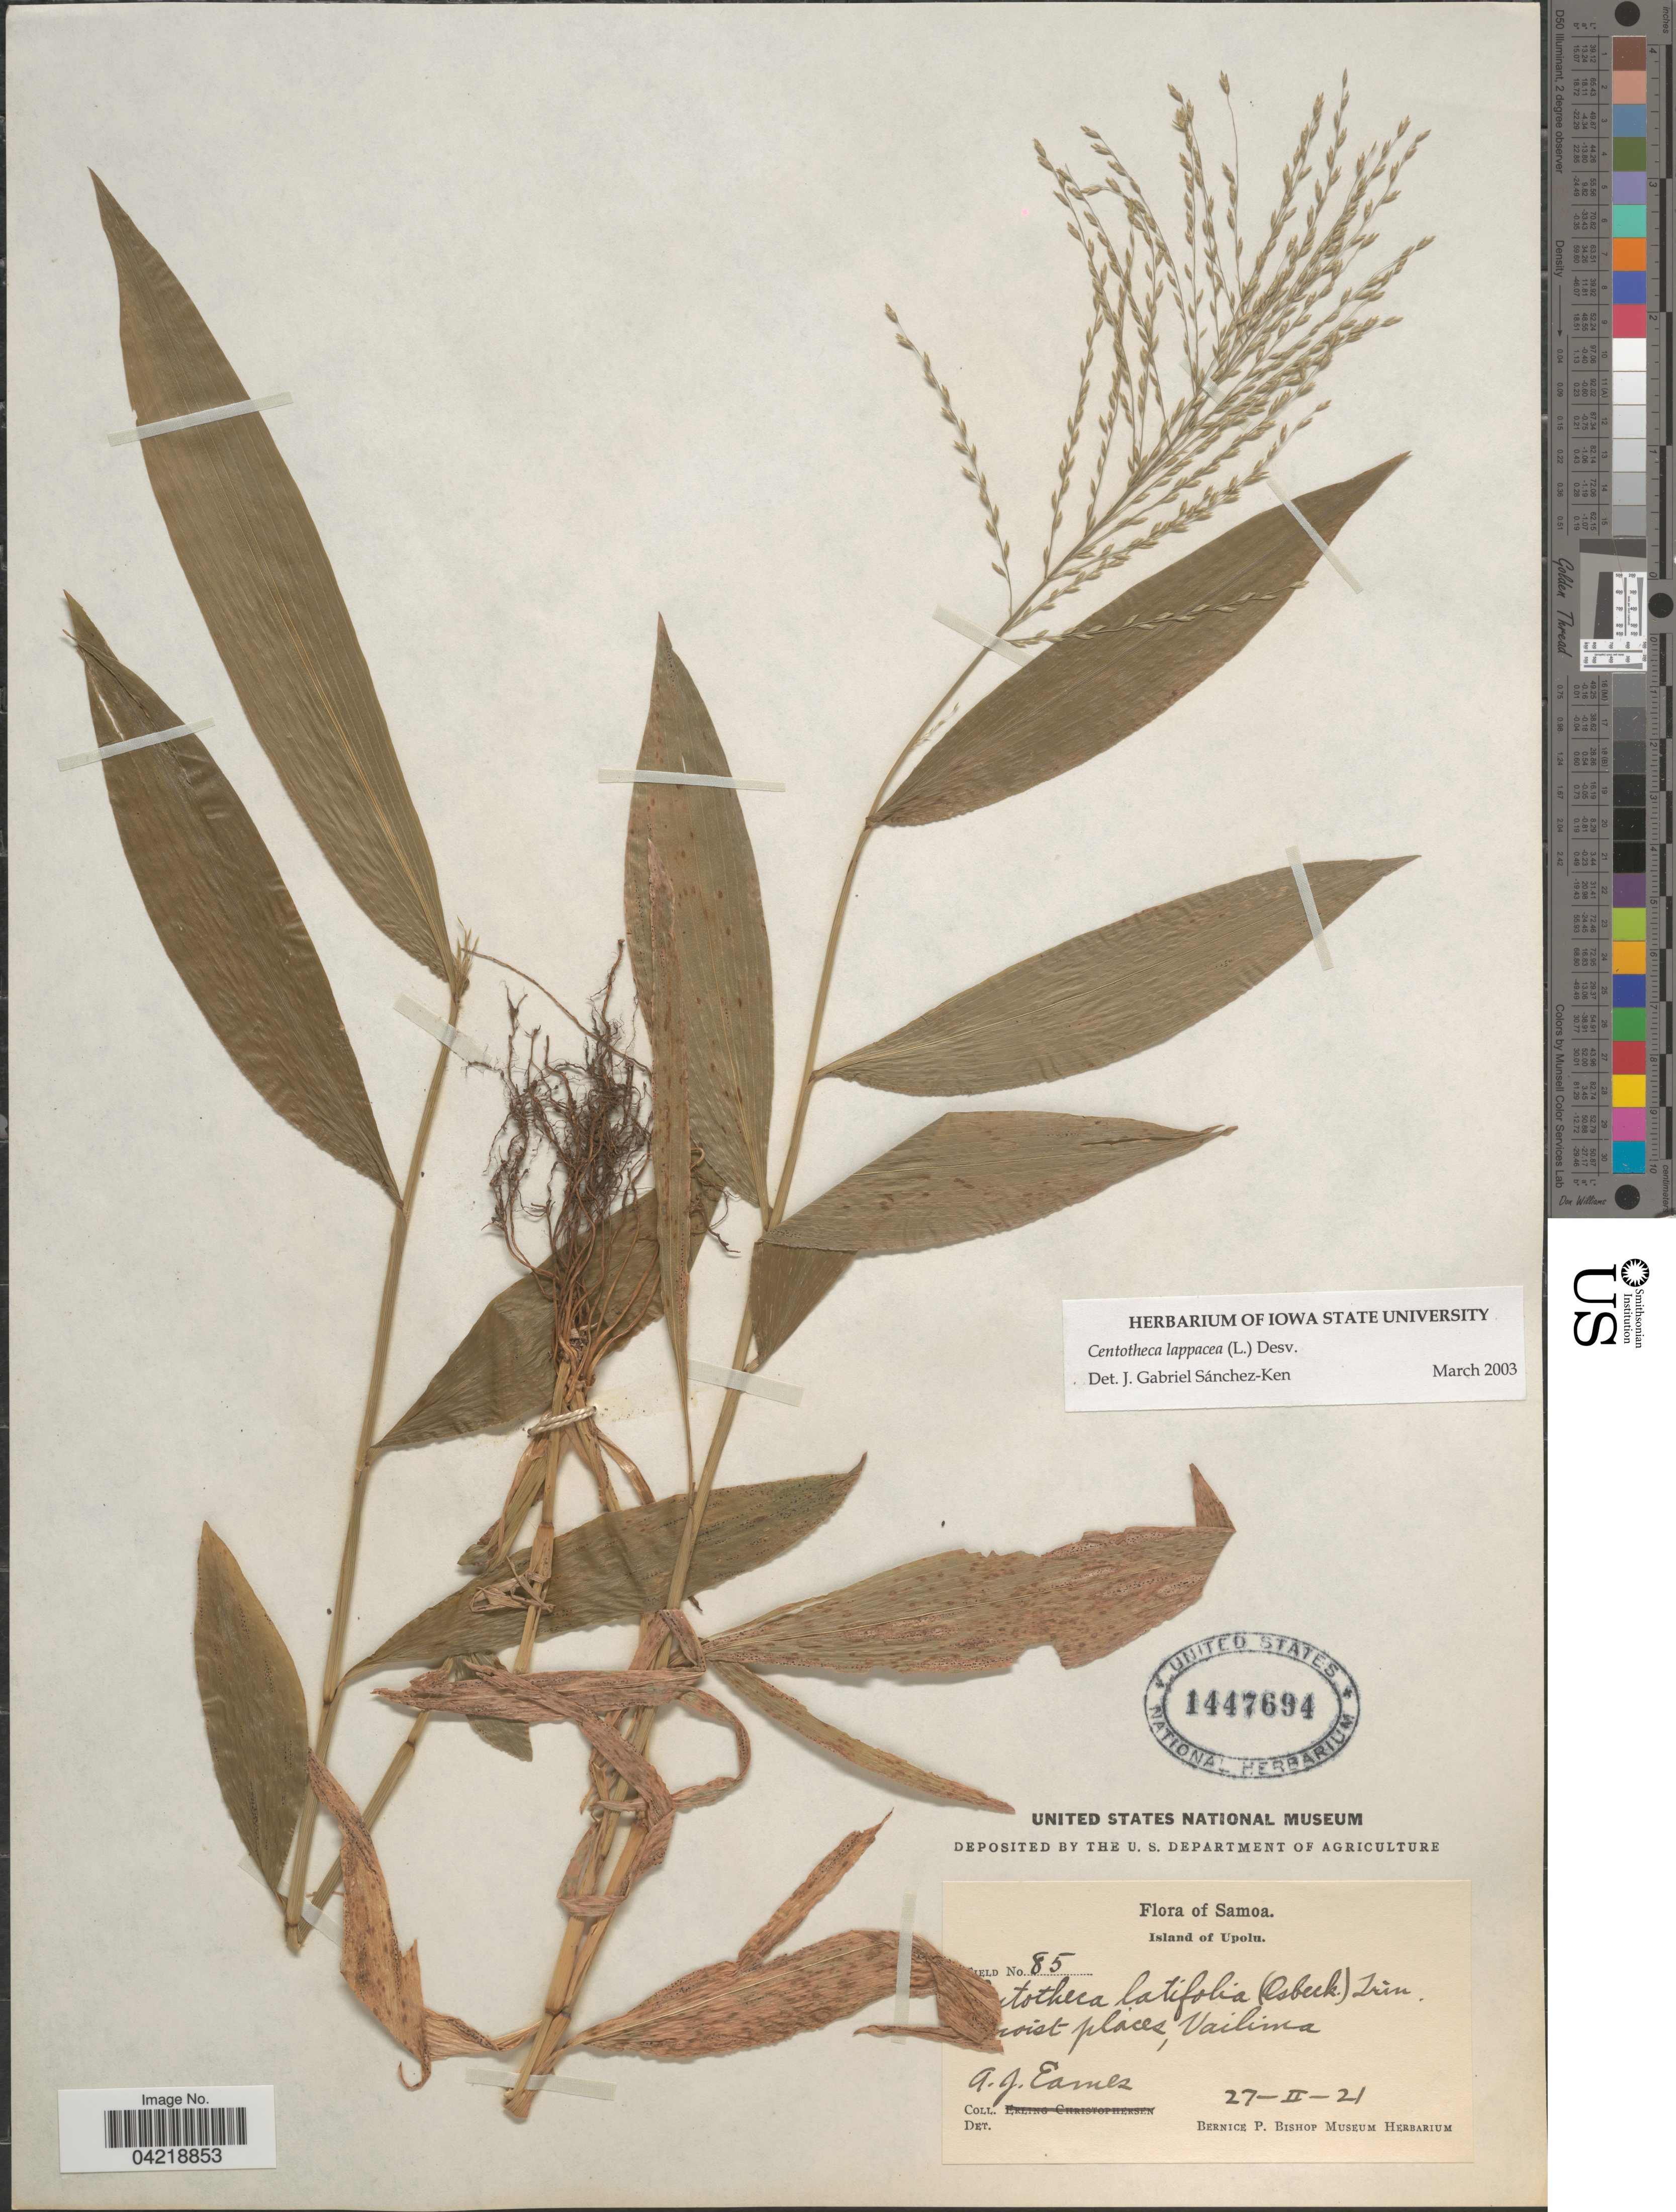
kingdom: Plantae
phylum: Tracheophyta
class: Liliopsida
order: Poales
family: Poaceae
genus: Centotheca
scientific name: Centotheca lappacea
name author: (L.) Desv.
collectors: A. J. Eames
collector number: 85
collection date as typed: Transcribed d/m/y: 27/2/21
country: Samoa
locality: Samoa. Island of Upolu. Vailima.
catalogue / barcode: US 1447694